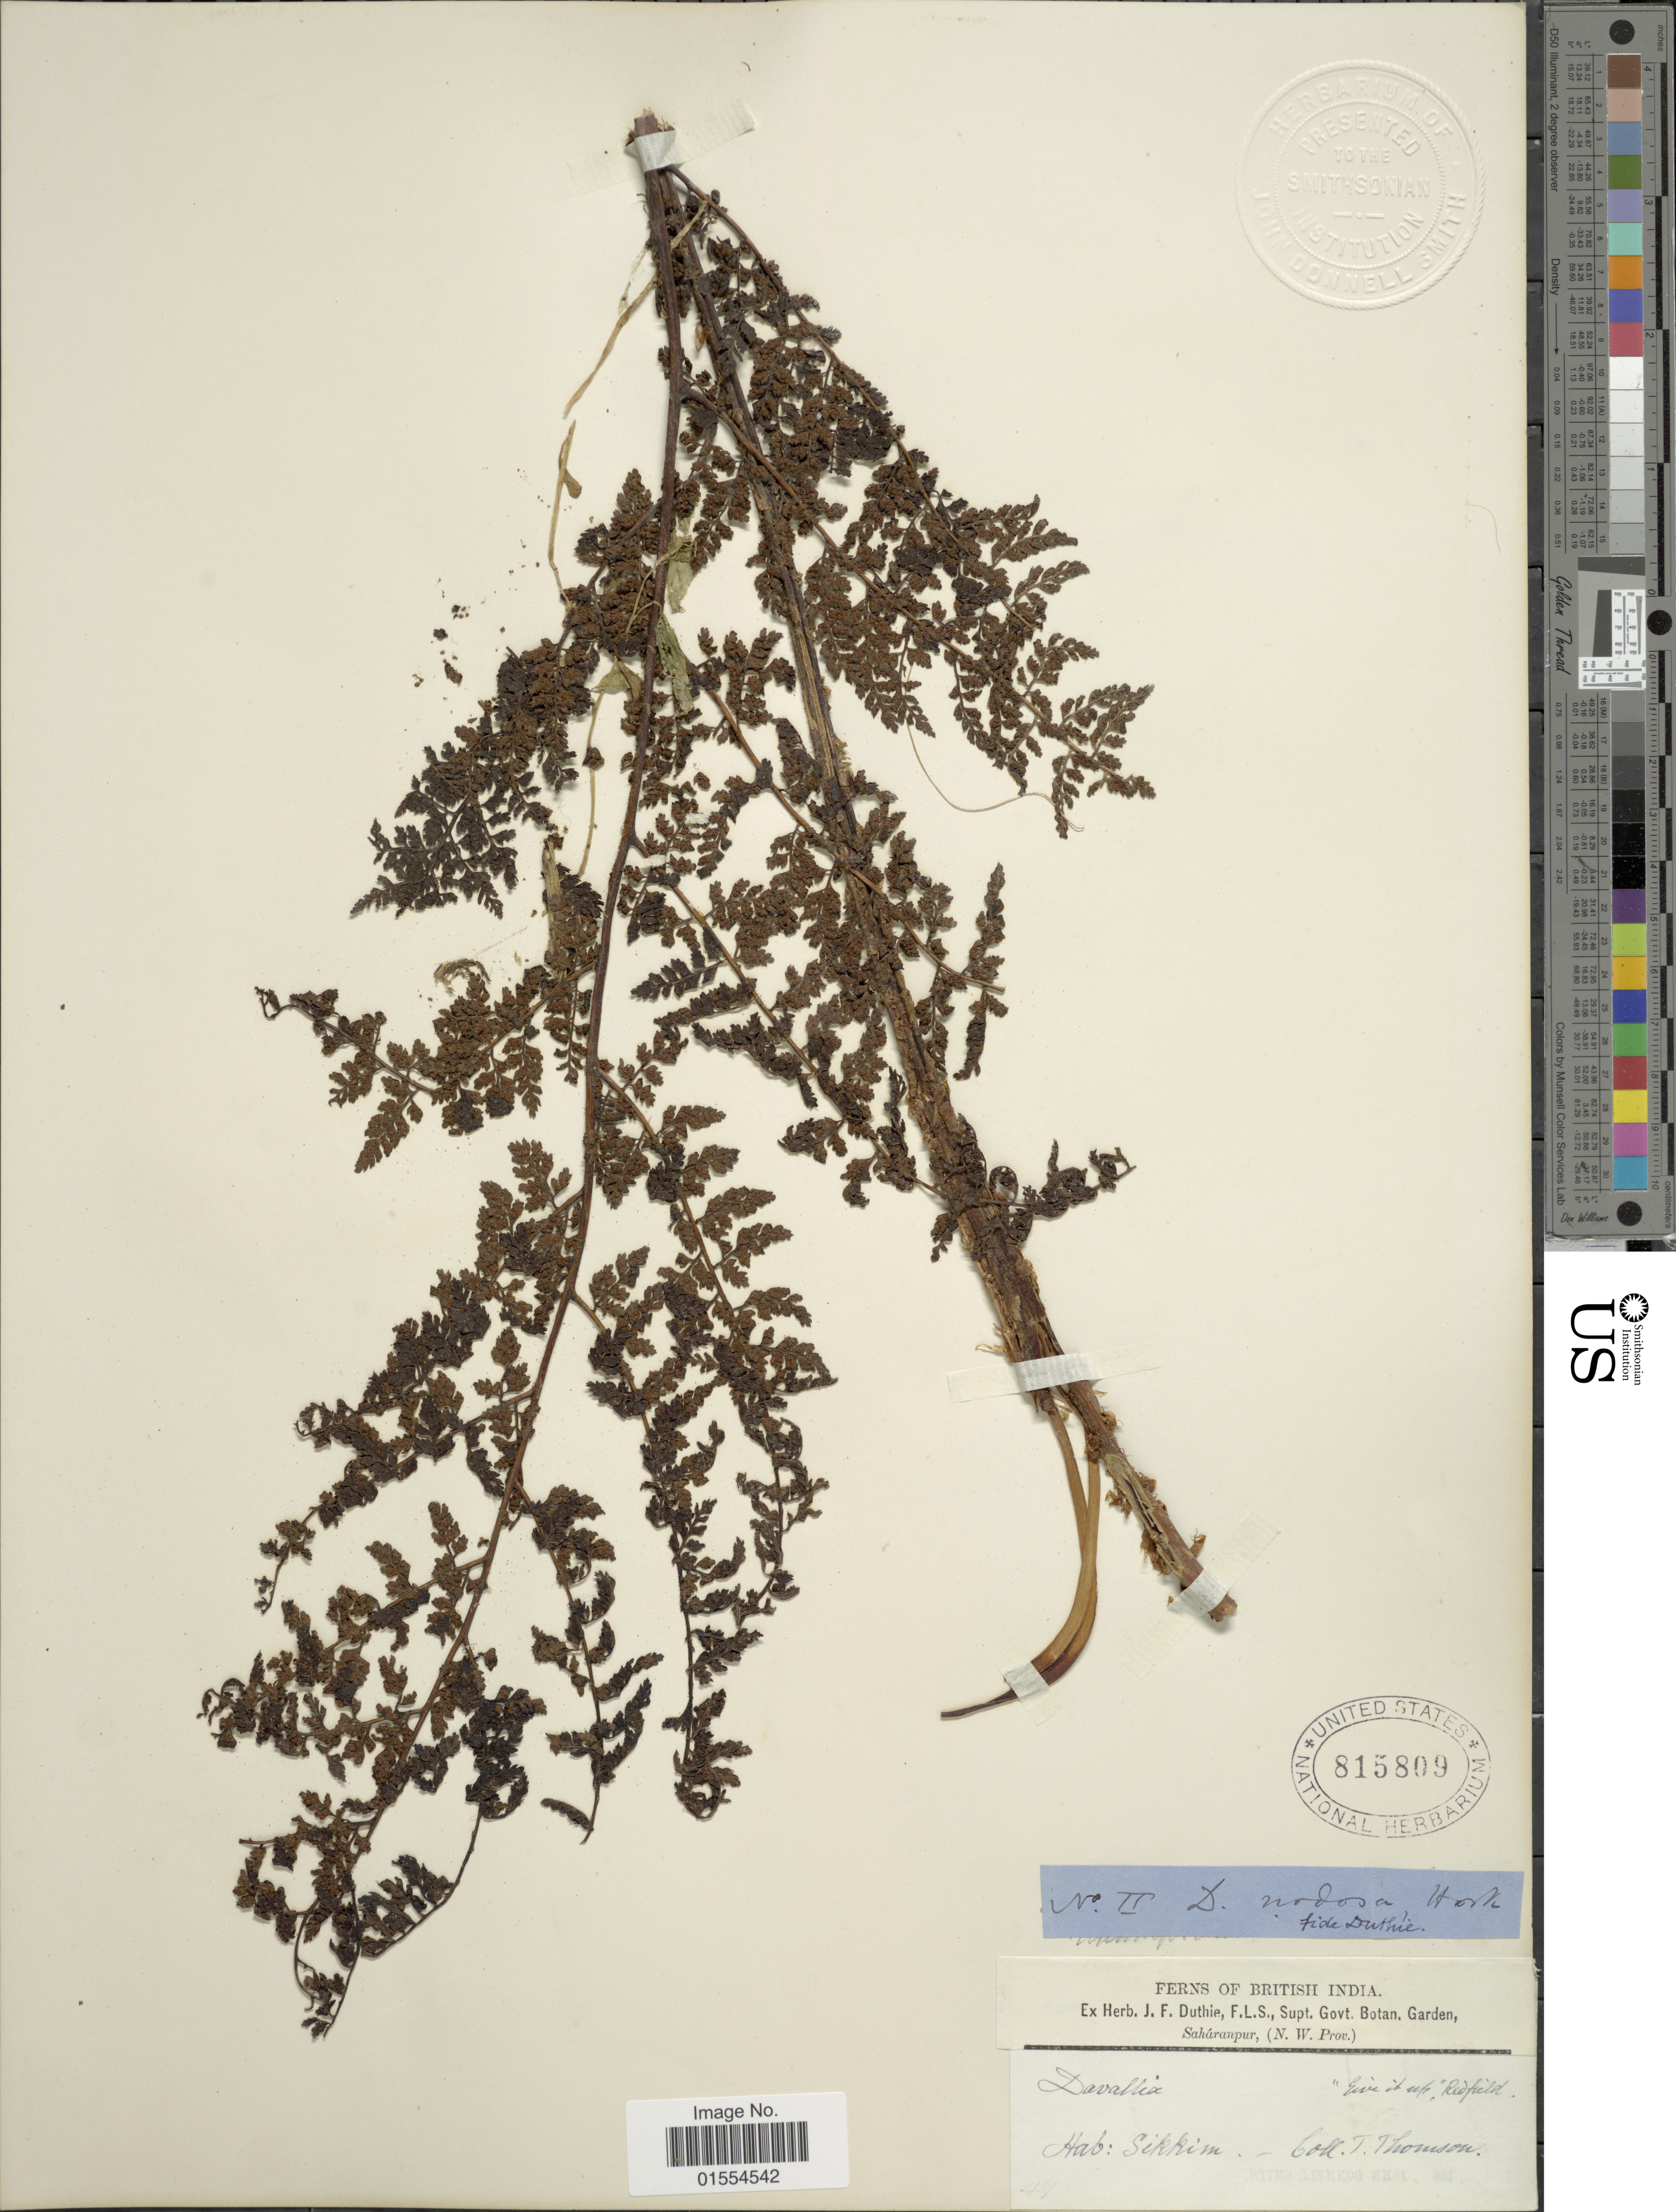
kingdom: Plantae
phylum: Tracheophyta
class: Polypodiopsida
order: Polypodiales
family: Dryopteridaceae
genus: Dryopteris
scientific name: Dryopteris nodosa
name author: (C. Presl) Li Bing Zhang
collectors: T. Thomson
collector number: II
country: India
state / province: Sikkim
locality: Sikkim, British India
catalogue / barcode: US 815809